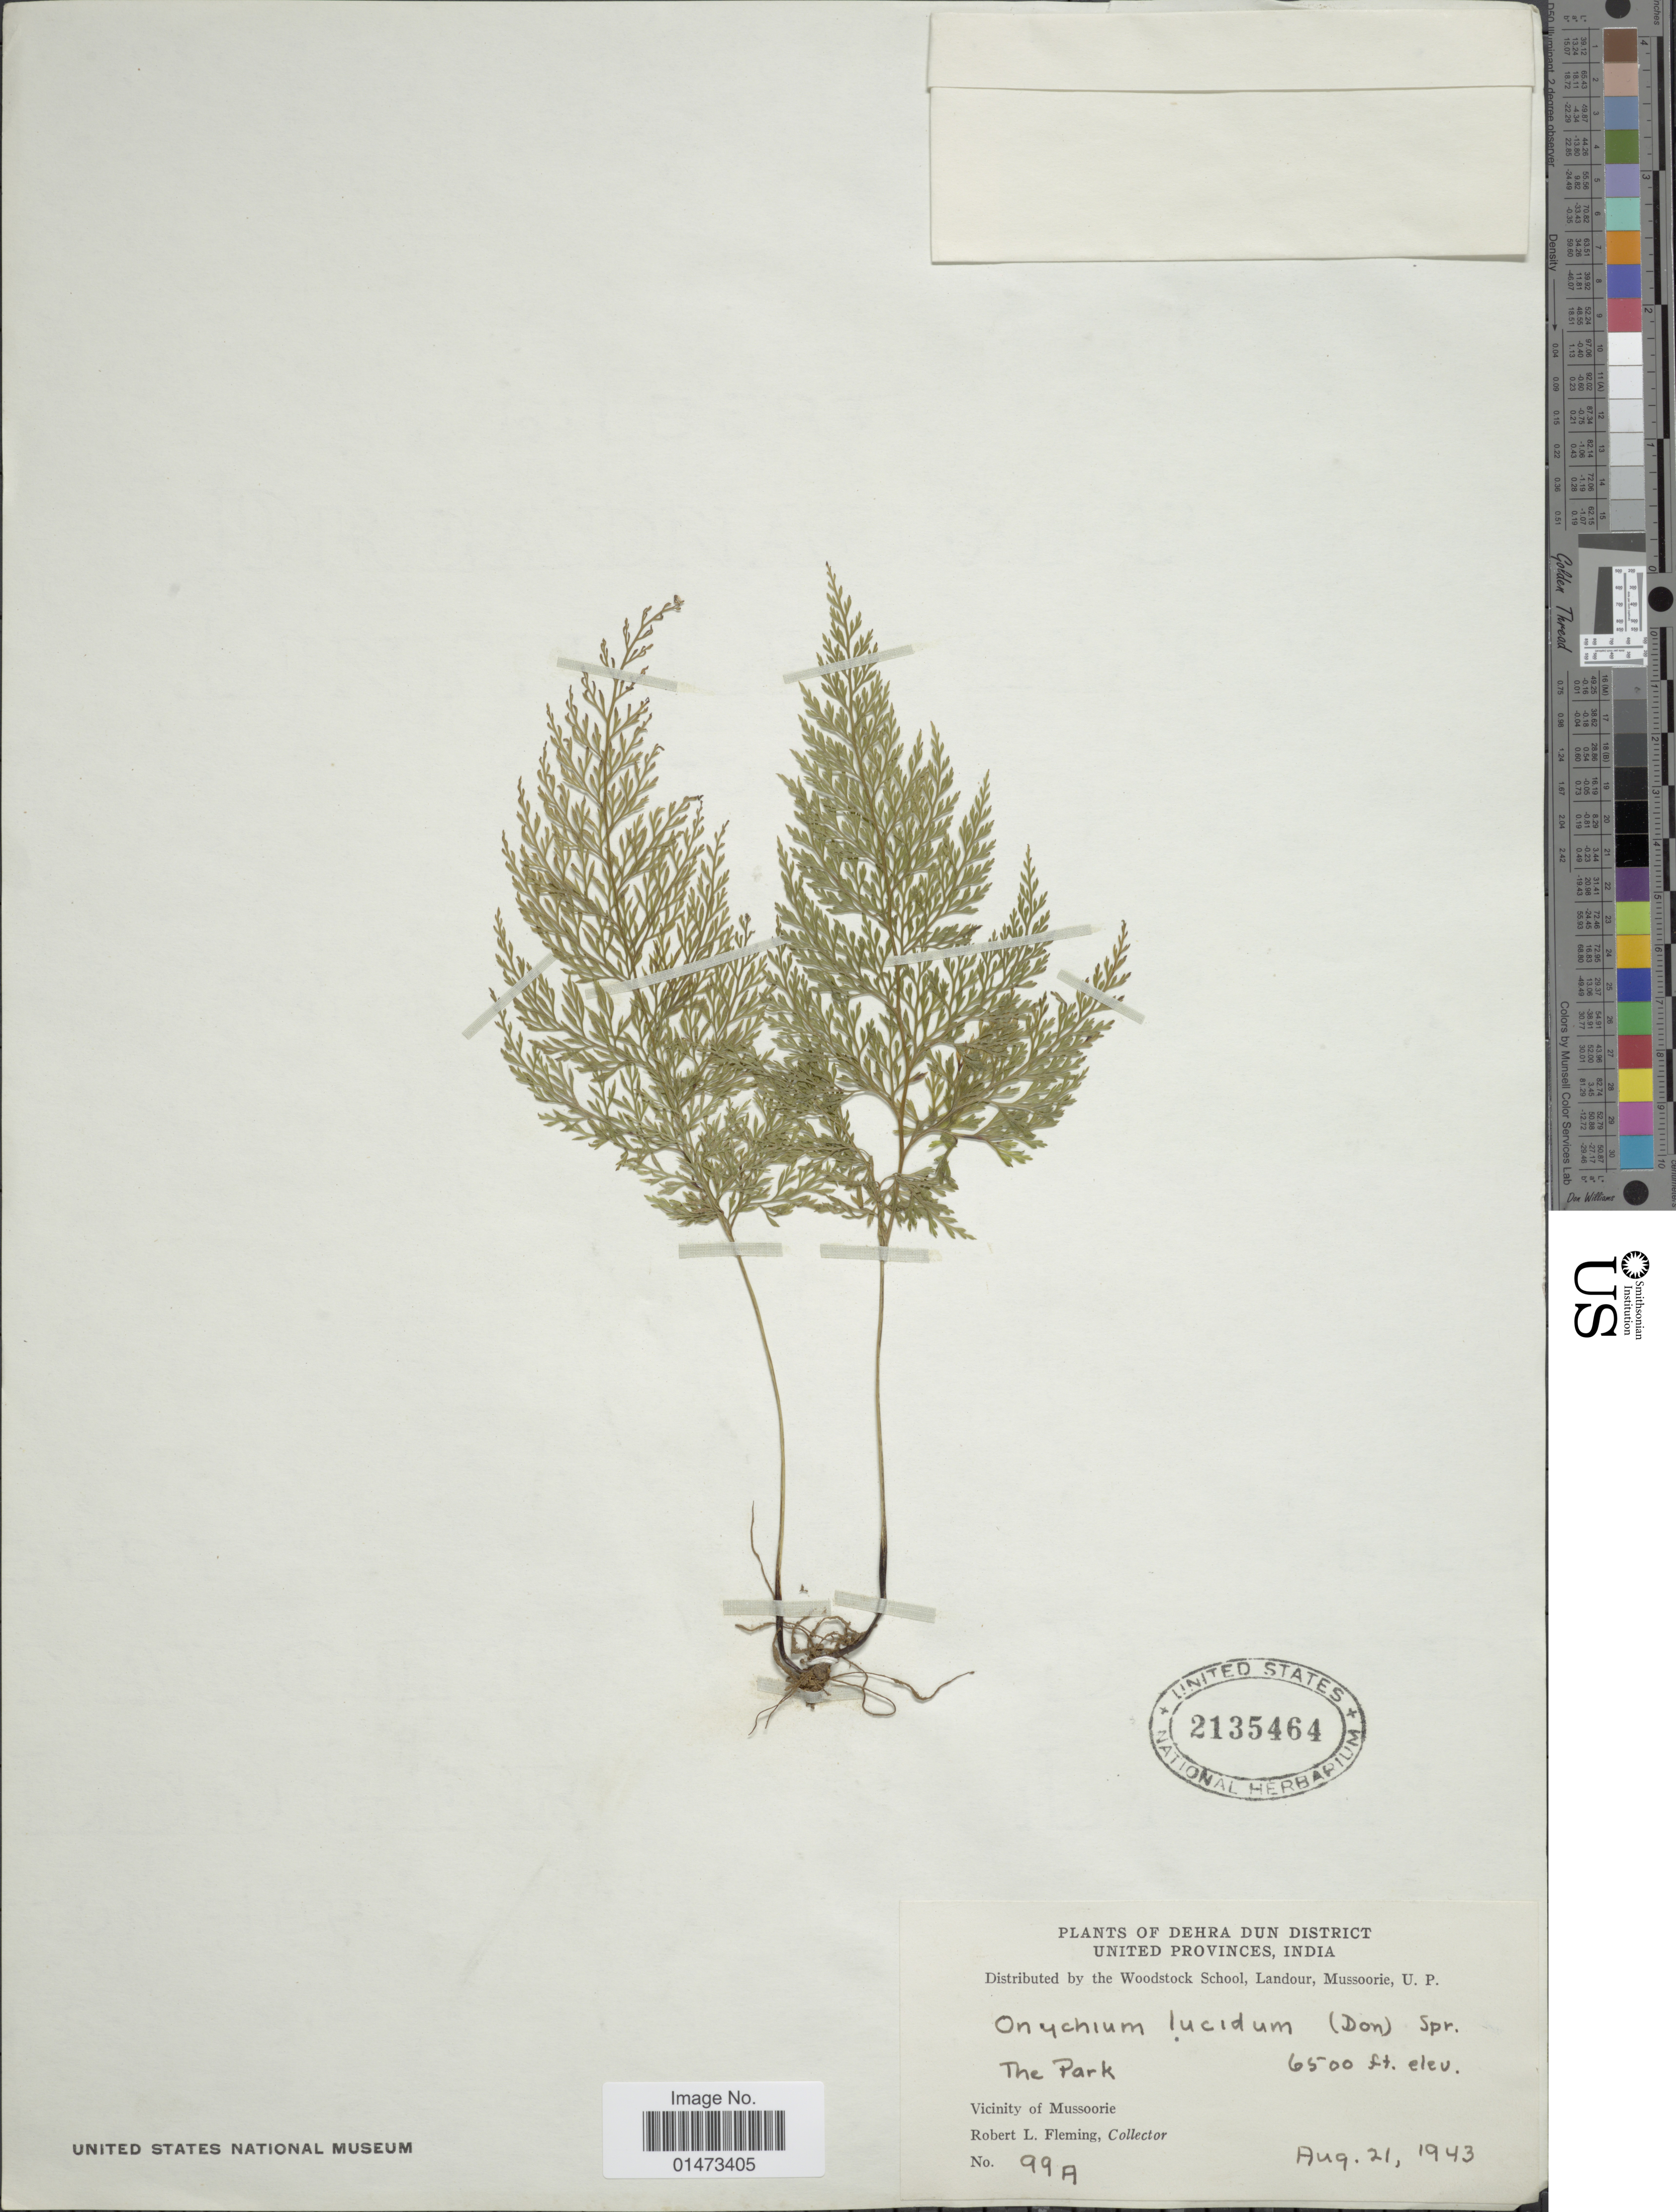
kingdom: Plantae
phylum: Tracheophyta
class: Polypodiopsida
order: Polypodiales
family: Pteridaceae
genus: Onychium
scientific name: Onychium lucidum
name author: (D. Don) Spreng.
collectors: R. Fleming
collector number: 99A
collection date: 1943-08-21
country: India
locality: Dehra Dun District, United Provinces, Vicinity of Mussoorie.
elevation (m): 1981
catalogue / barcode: US 2135464